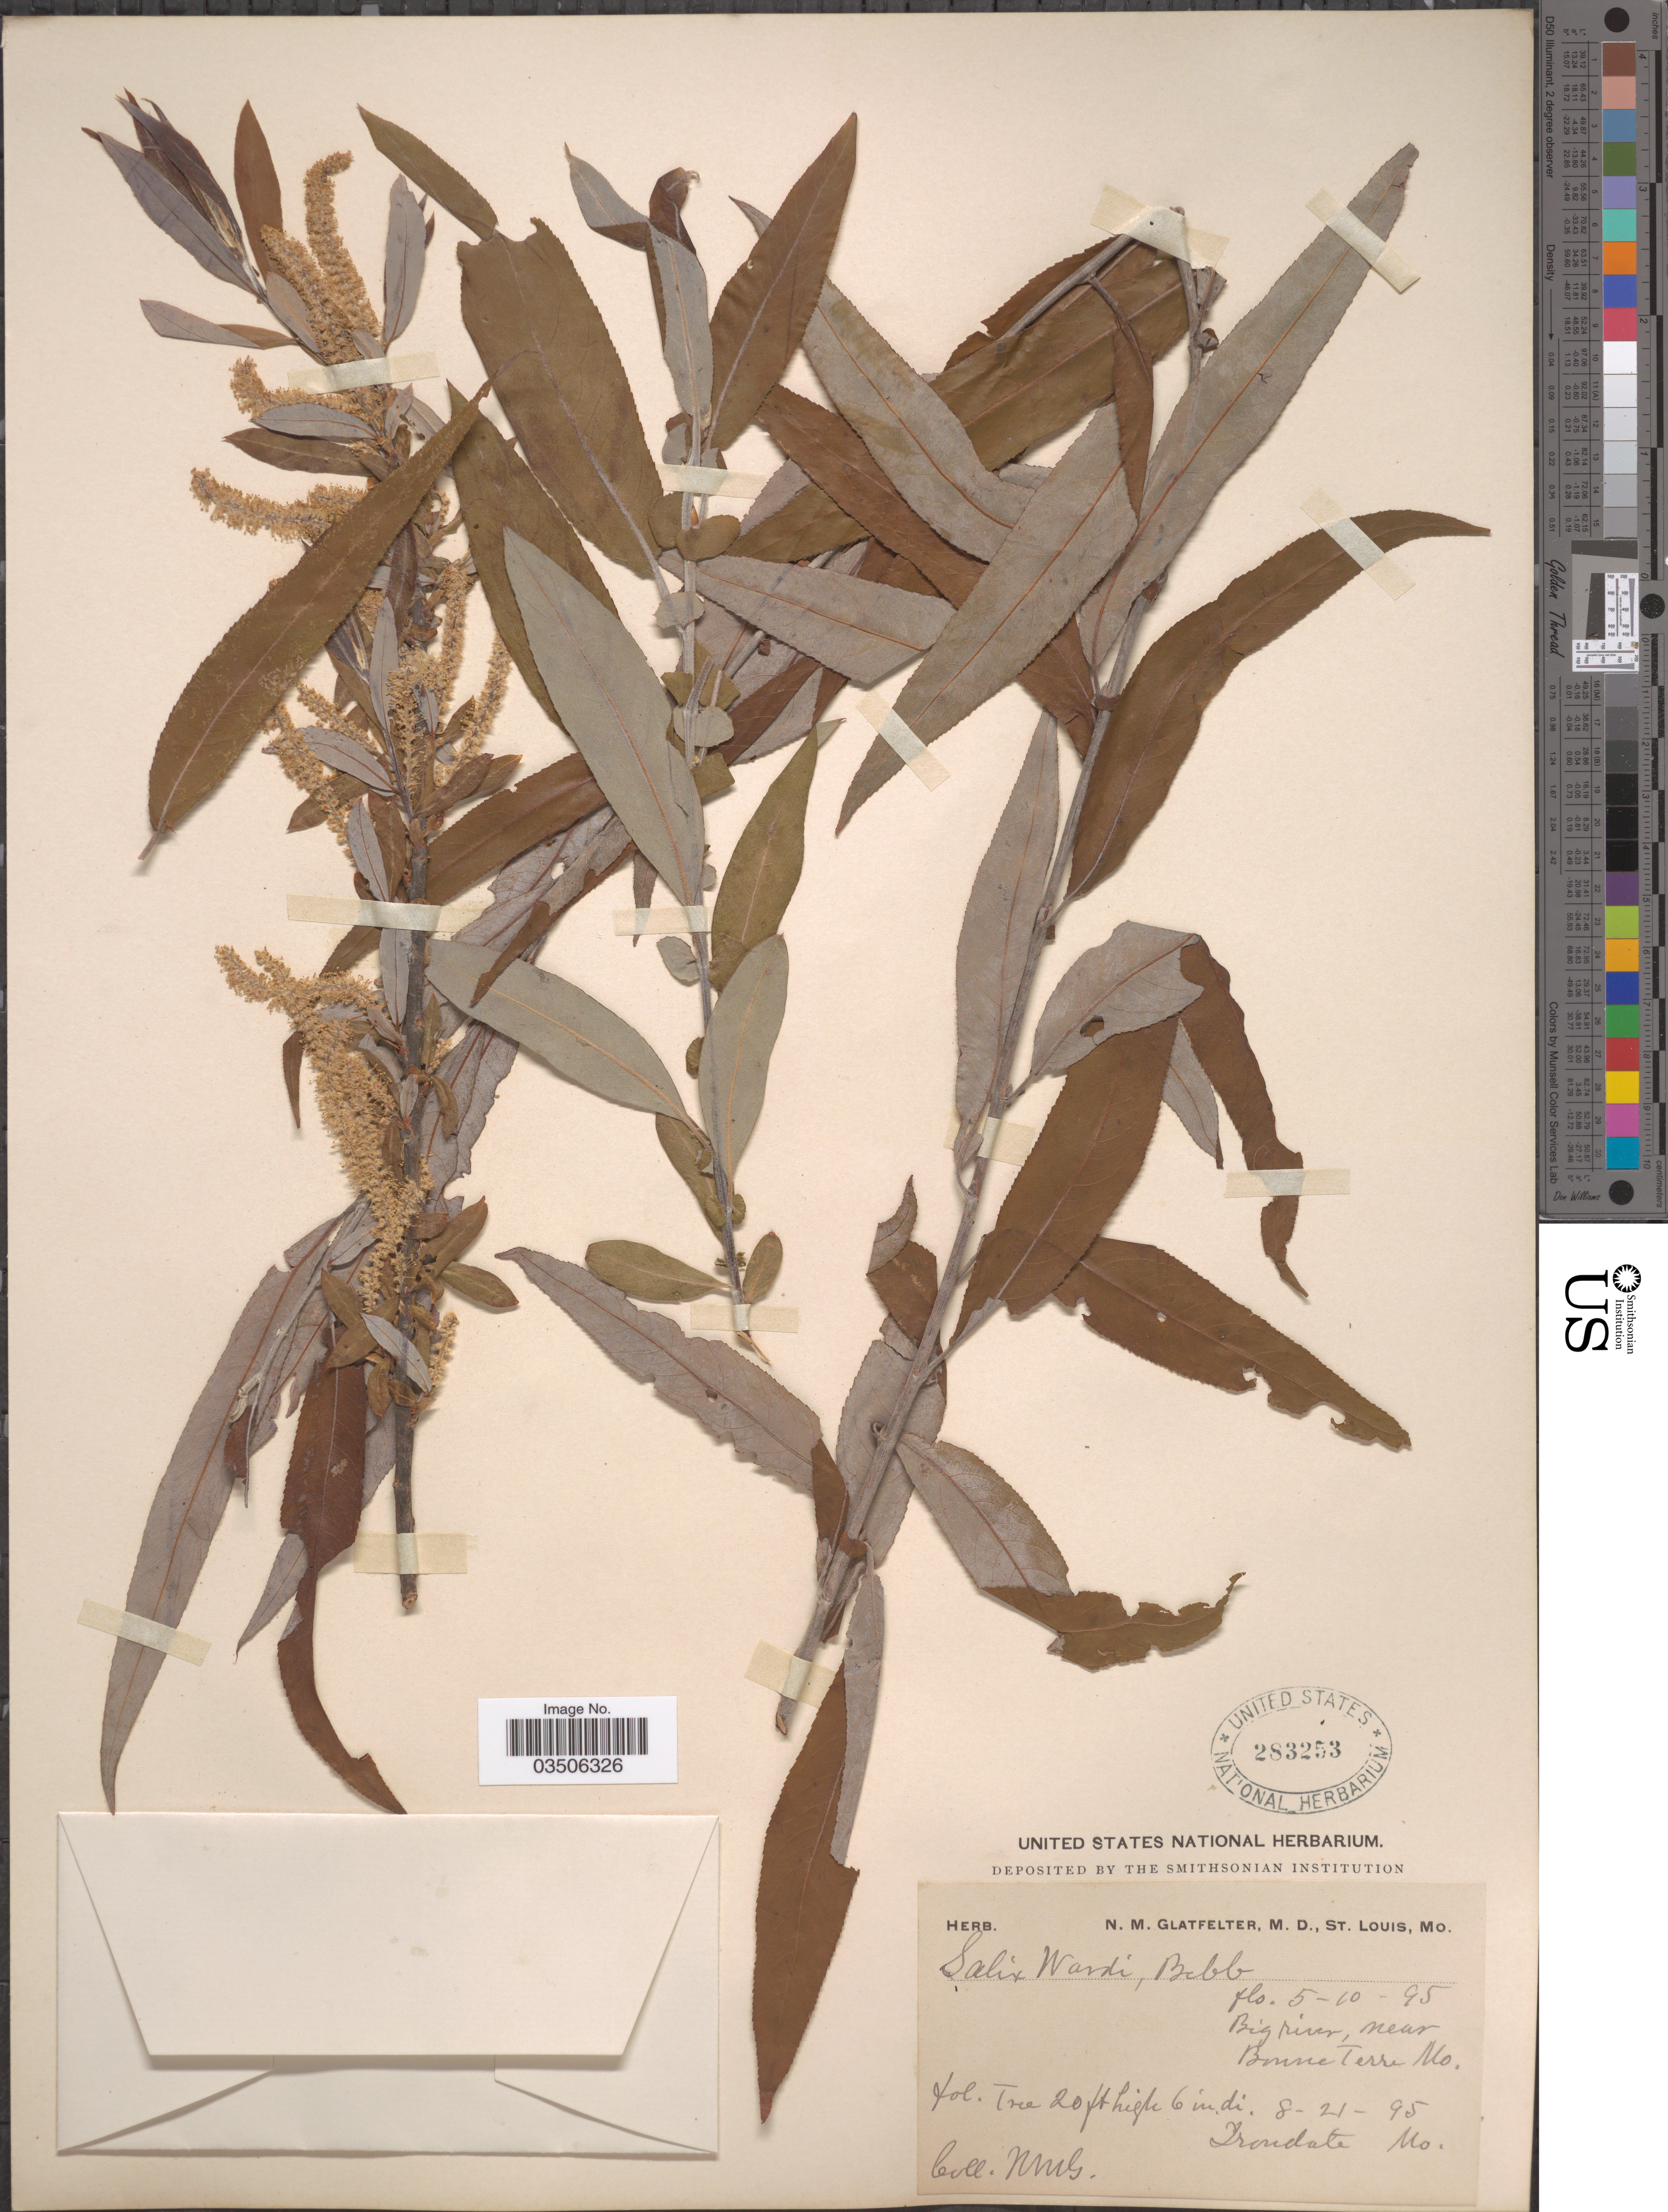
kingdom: Plantae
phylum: Tracheophyta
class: Magnoliopsida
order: Malpighiales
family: Salicaceae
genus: Salix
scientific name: Salix wardii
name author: Bebb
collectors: N. M. Glatfelter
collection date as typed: Transcribed d/m/y: 10/5/95 to 21/8/95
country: United States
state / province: Missouri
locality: Big river, near Bonne Terre. Irondale.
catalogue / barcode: US 283253